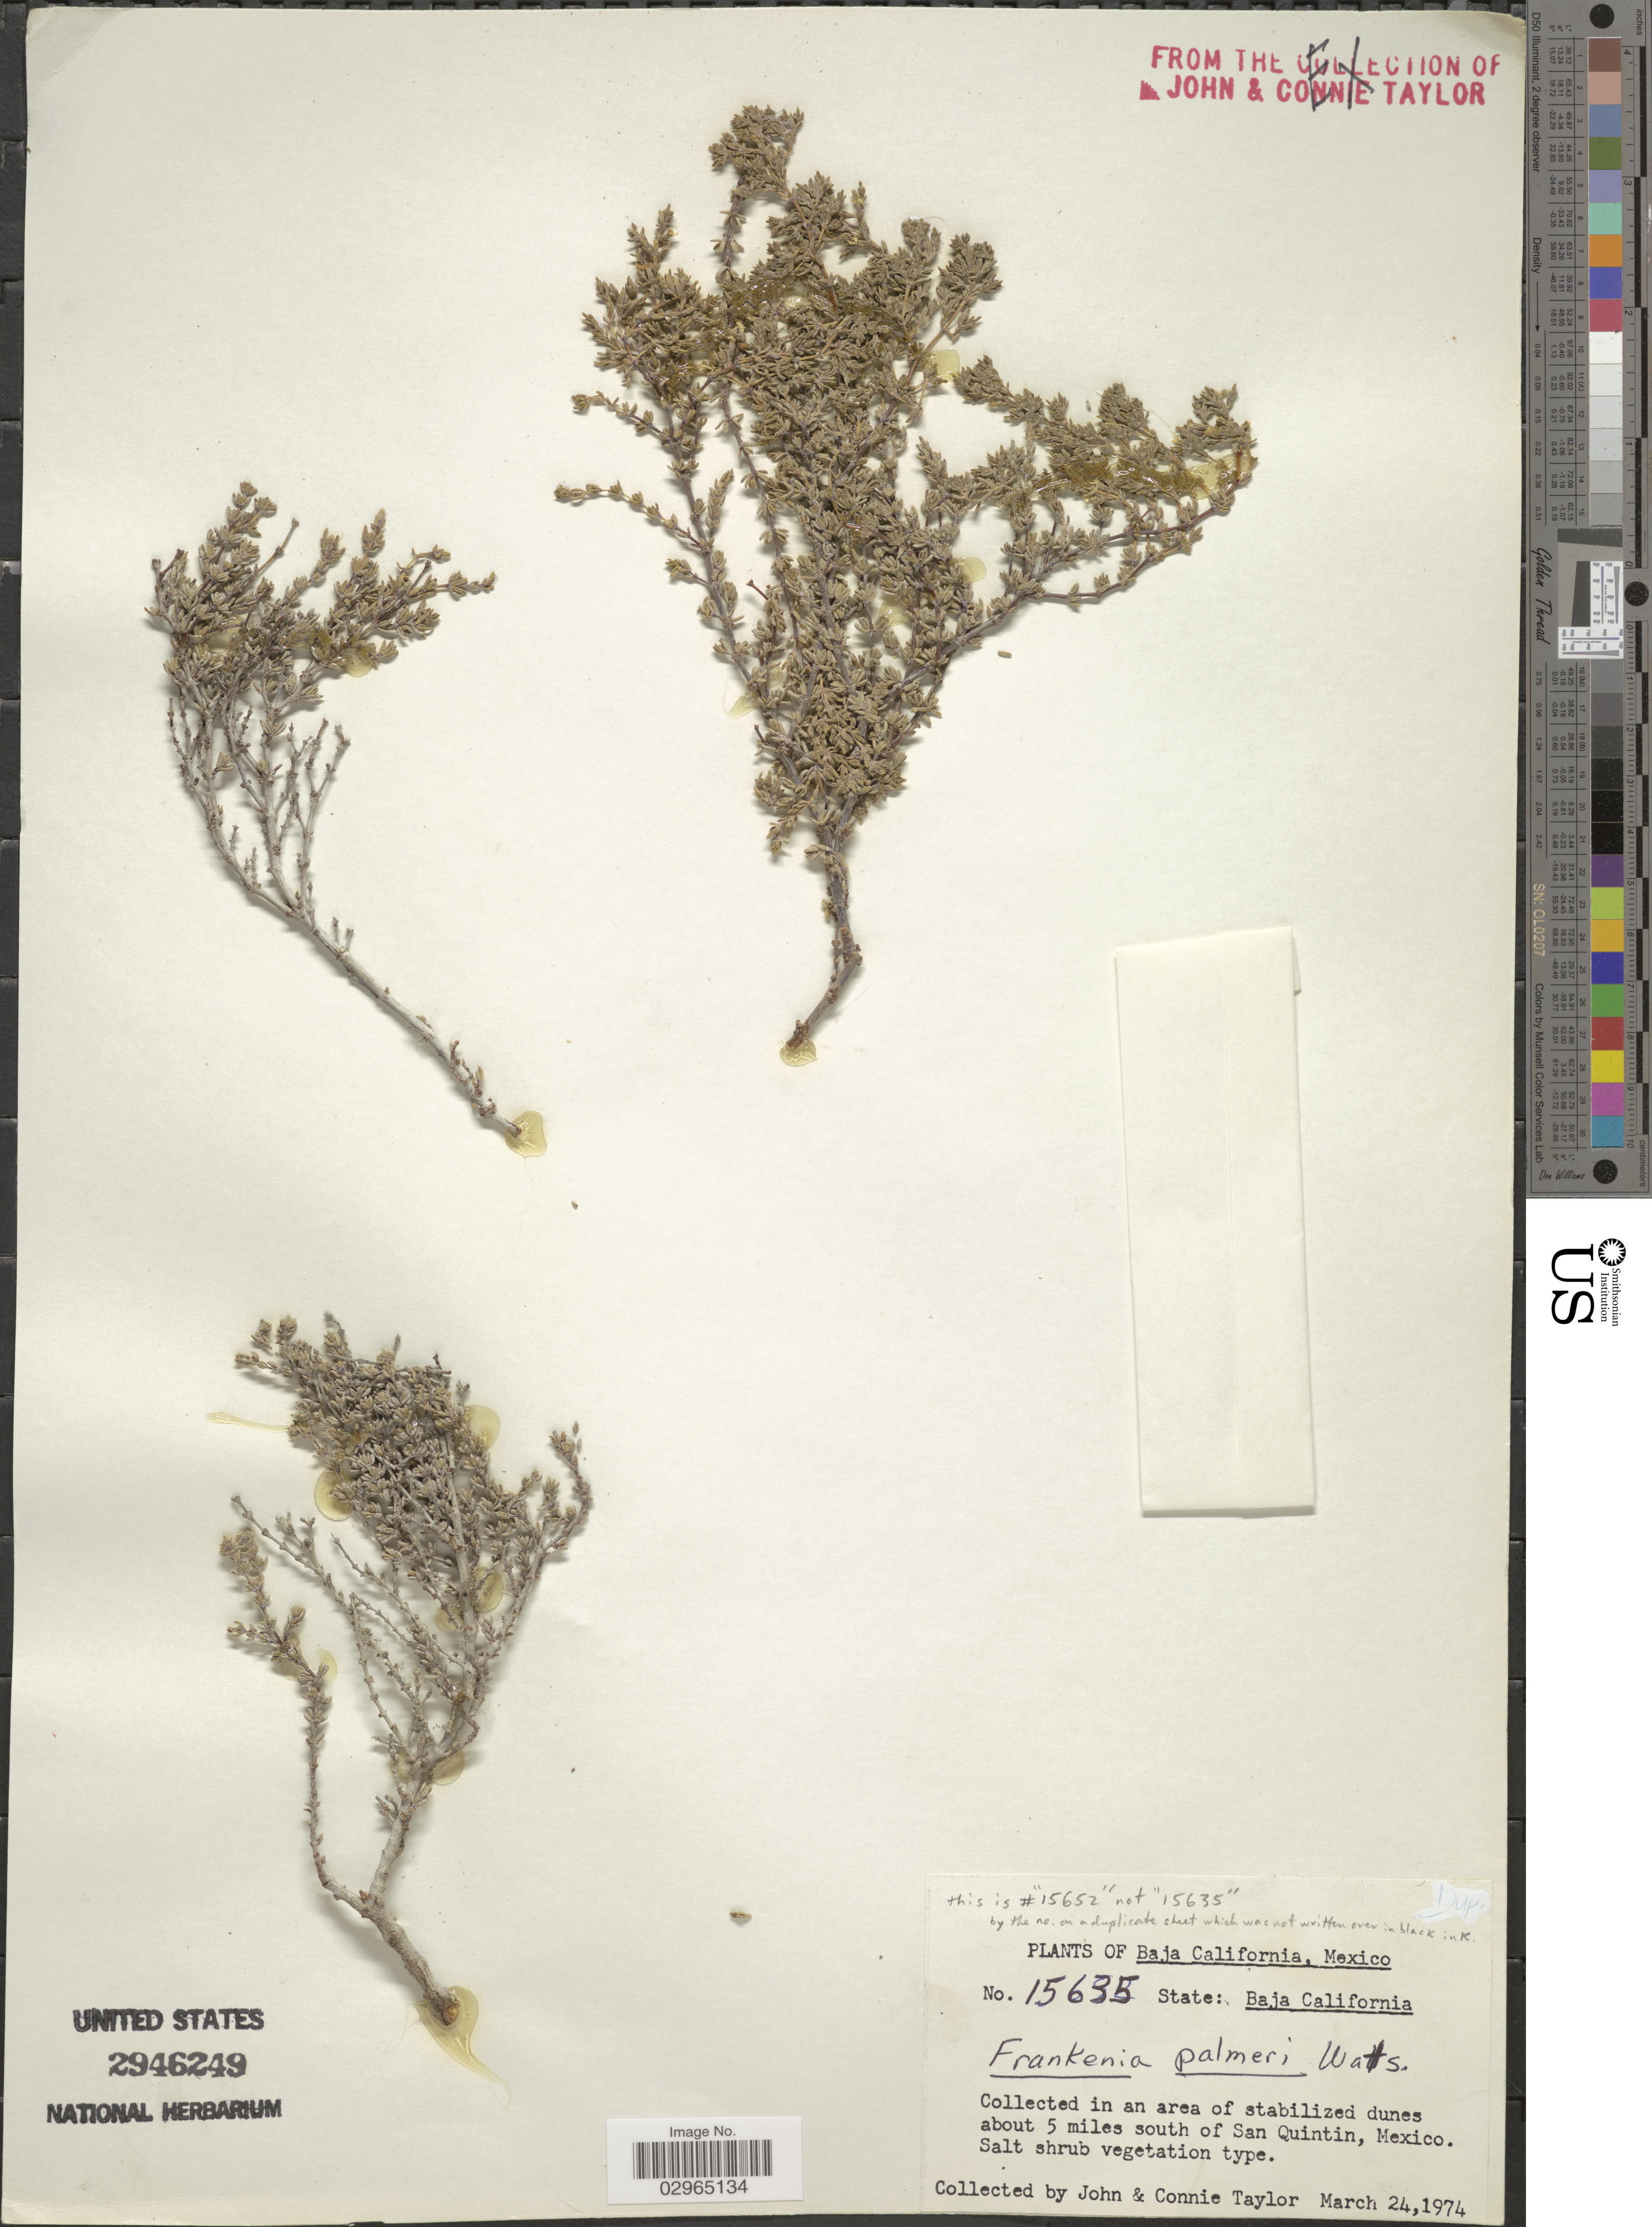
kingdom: Plantae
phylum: Tracheophyta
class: Magnoliopsida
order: Caryophyllales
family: Frankeniaceae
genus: Frankenia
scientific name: Frankenia palmeri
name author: S. Watson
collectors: J. Taylor & C. Taylor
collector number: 15635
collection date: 1974-03-24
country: Mexico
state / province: Baja California Norte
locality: In an area of stabilized dunes about 5 miles south of San Quintin.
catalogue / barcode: US 2946249